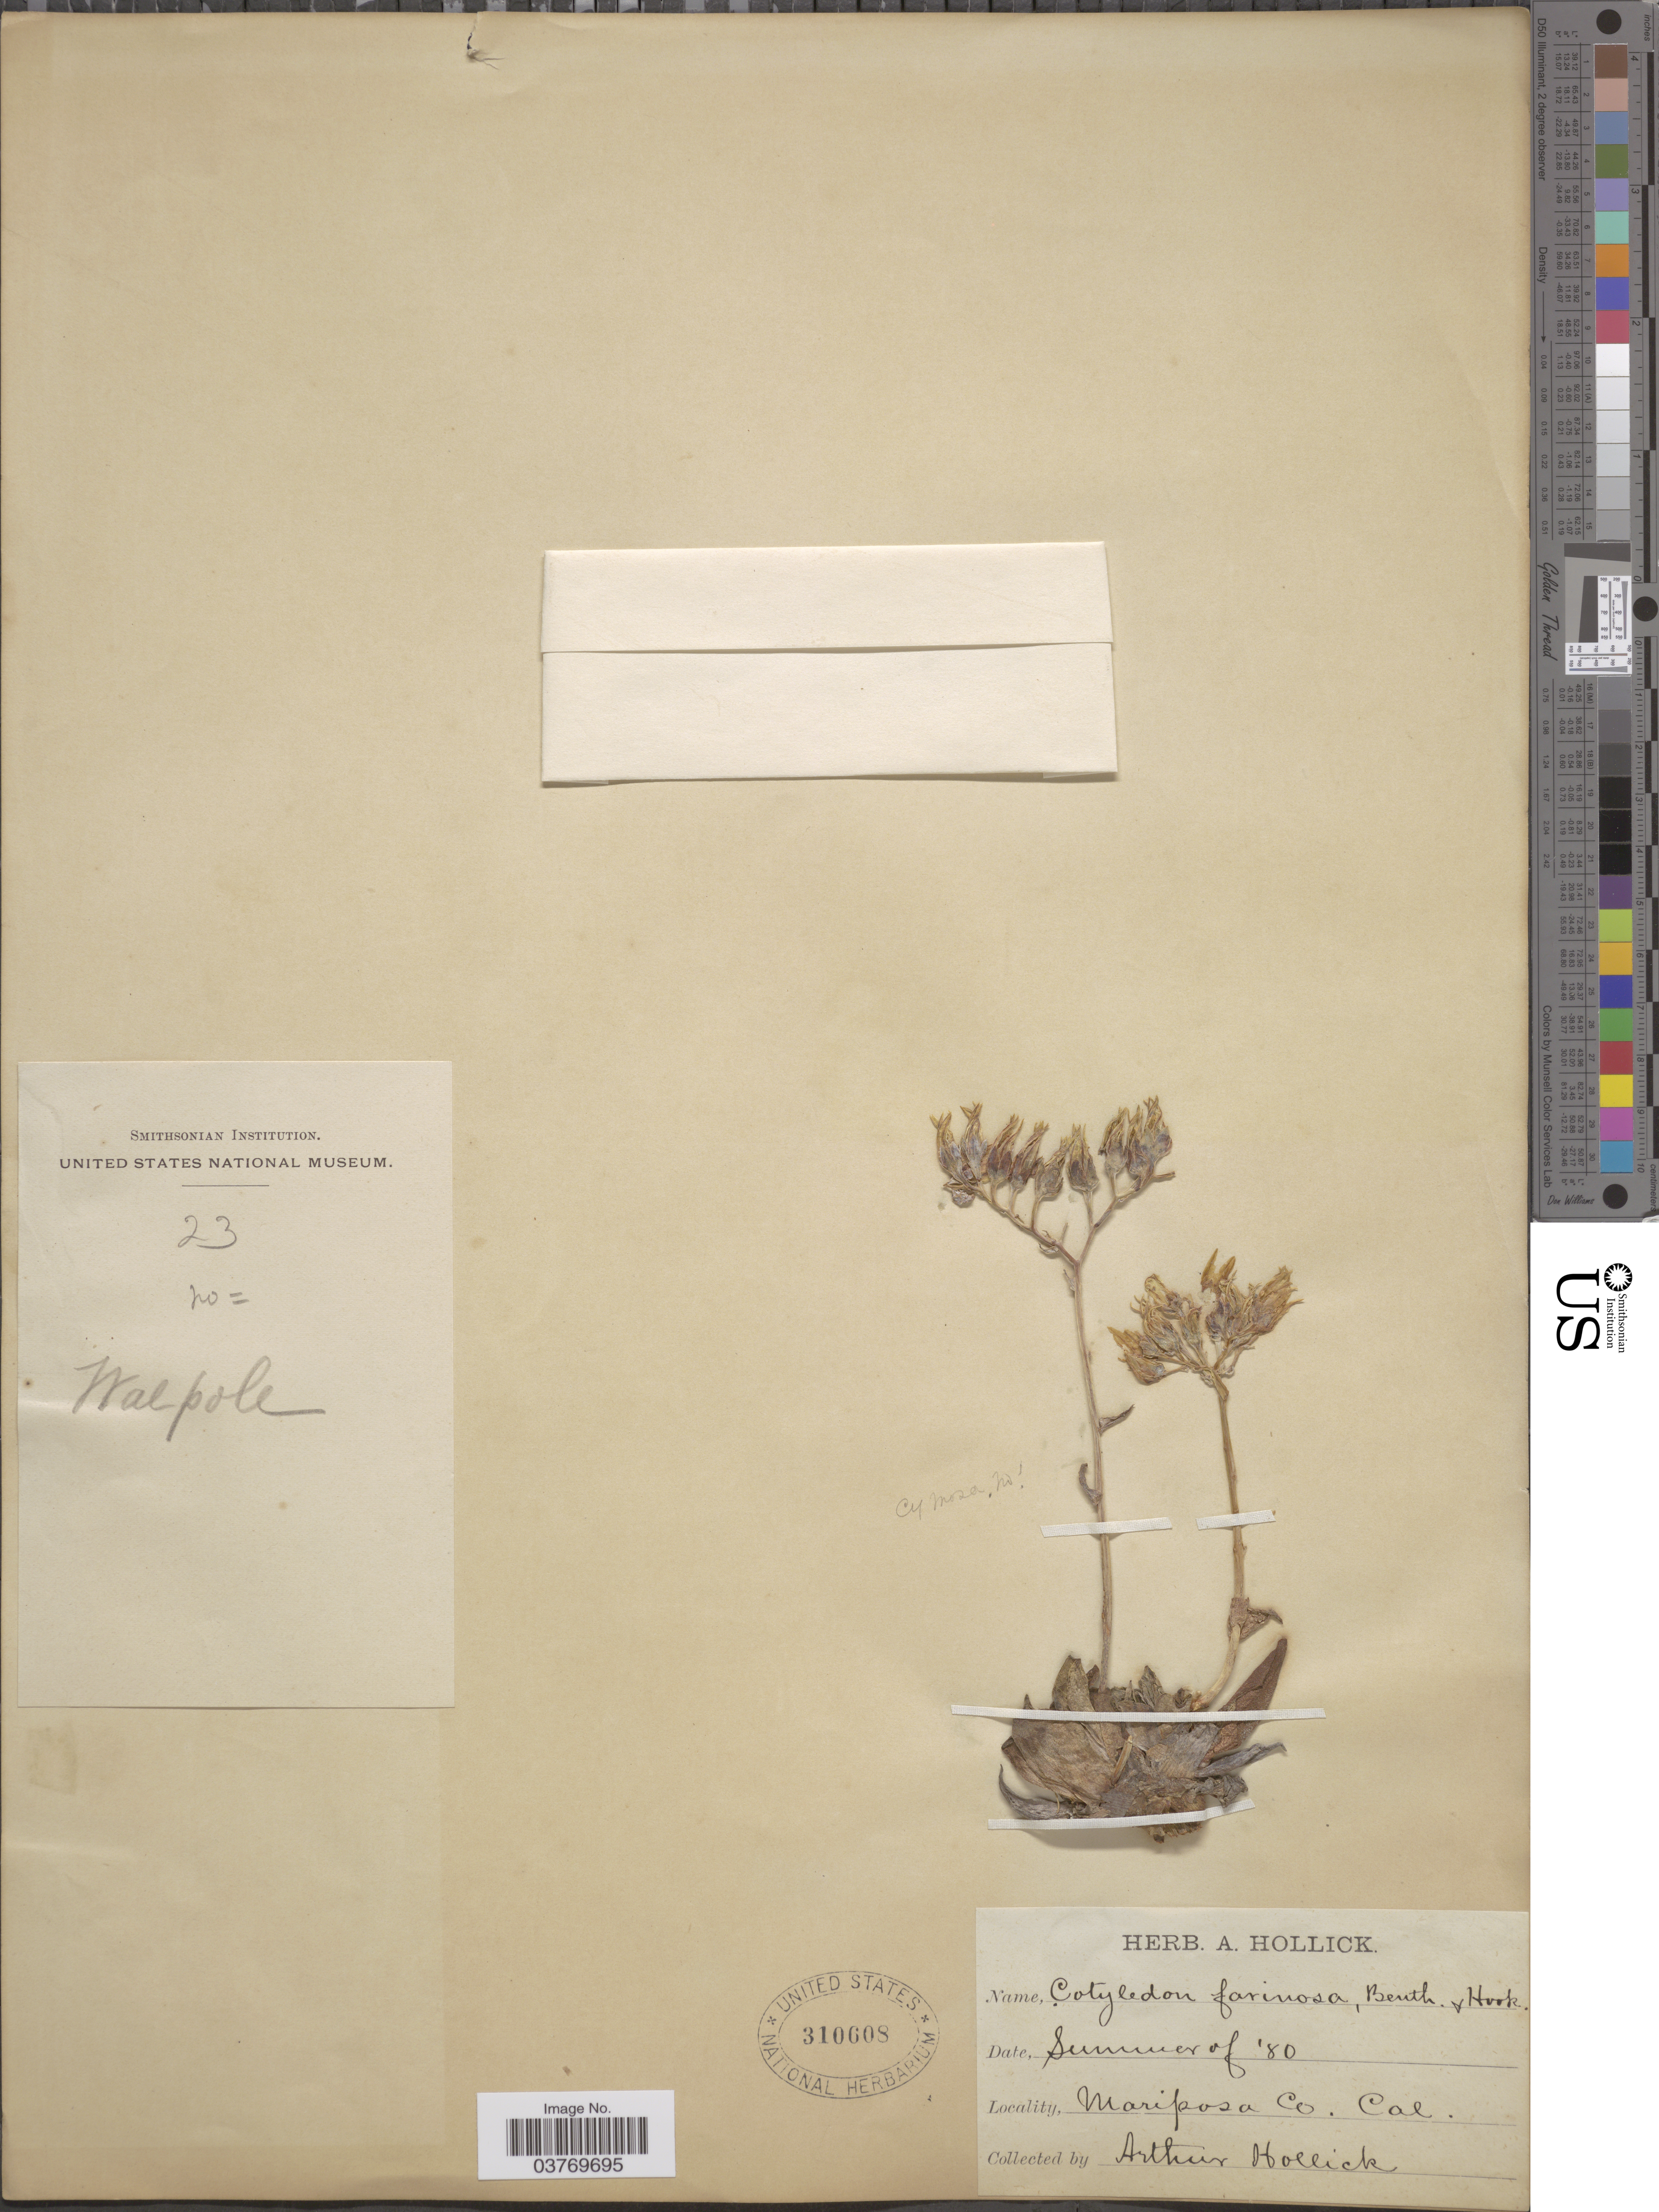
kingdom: Plantae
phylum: Tracheophyta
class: Magnoliopsida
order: Saxifragales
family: Crassulaceae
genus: Dudleya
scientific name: Dudleya farinosa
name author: (Lindl.) Britton & Rose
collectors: A. Hollick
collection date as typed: Summer of '80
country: United States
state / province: California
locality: Marifosa Co.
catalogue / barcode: US 310608